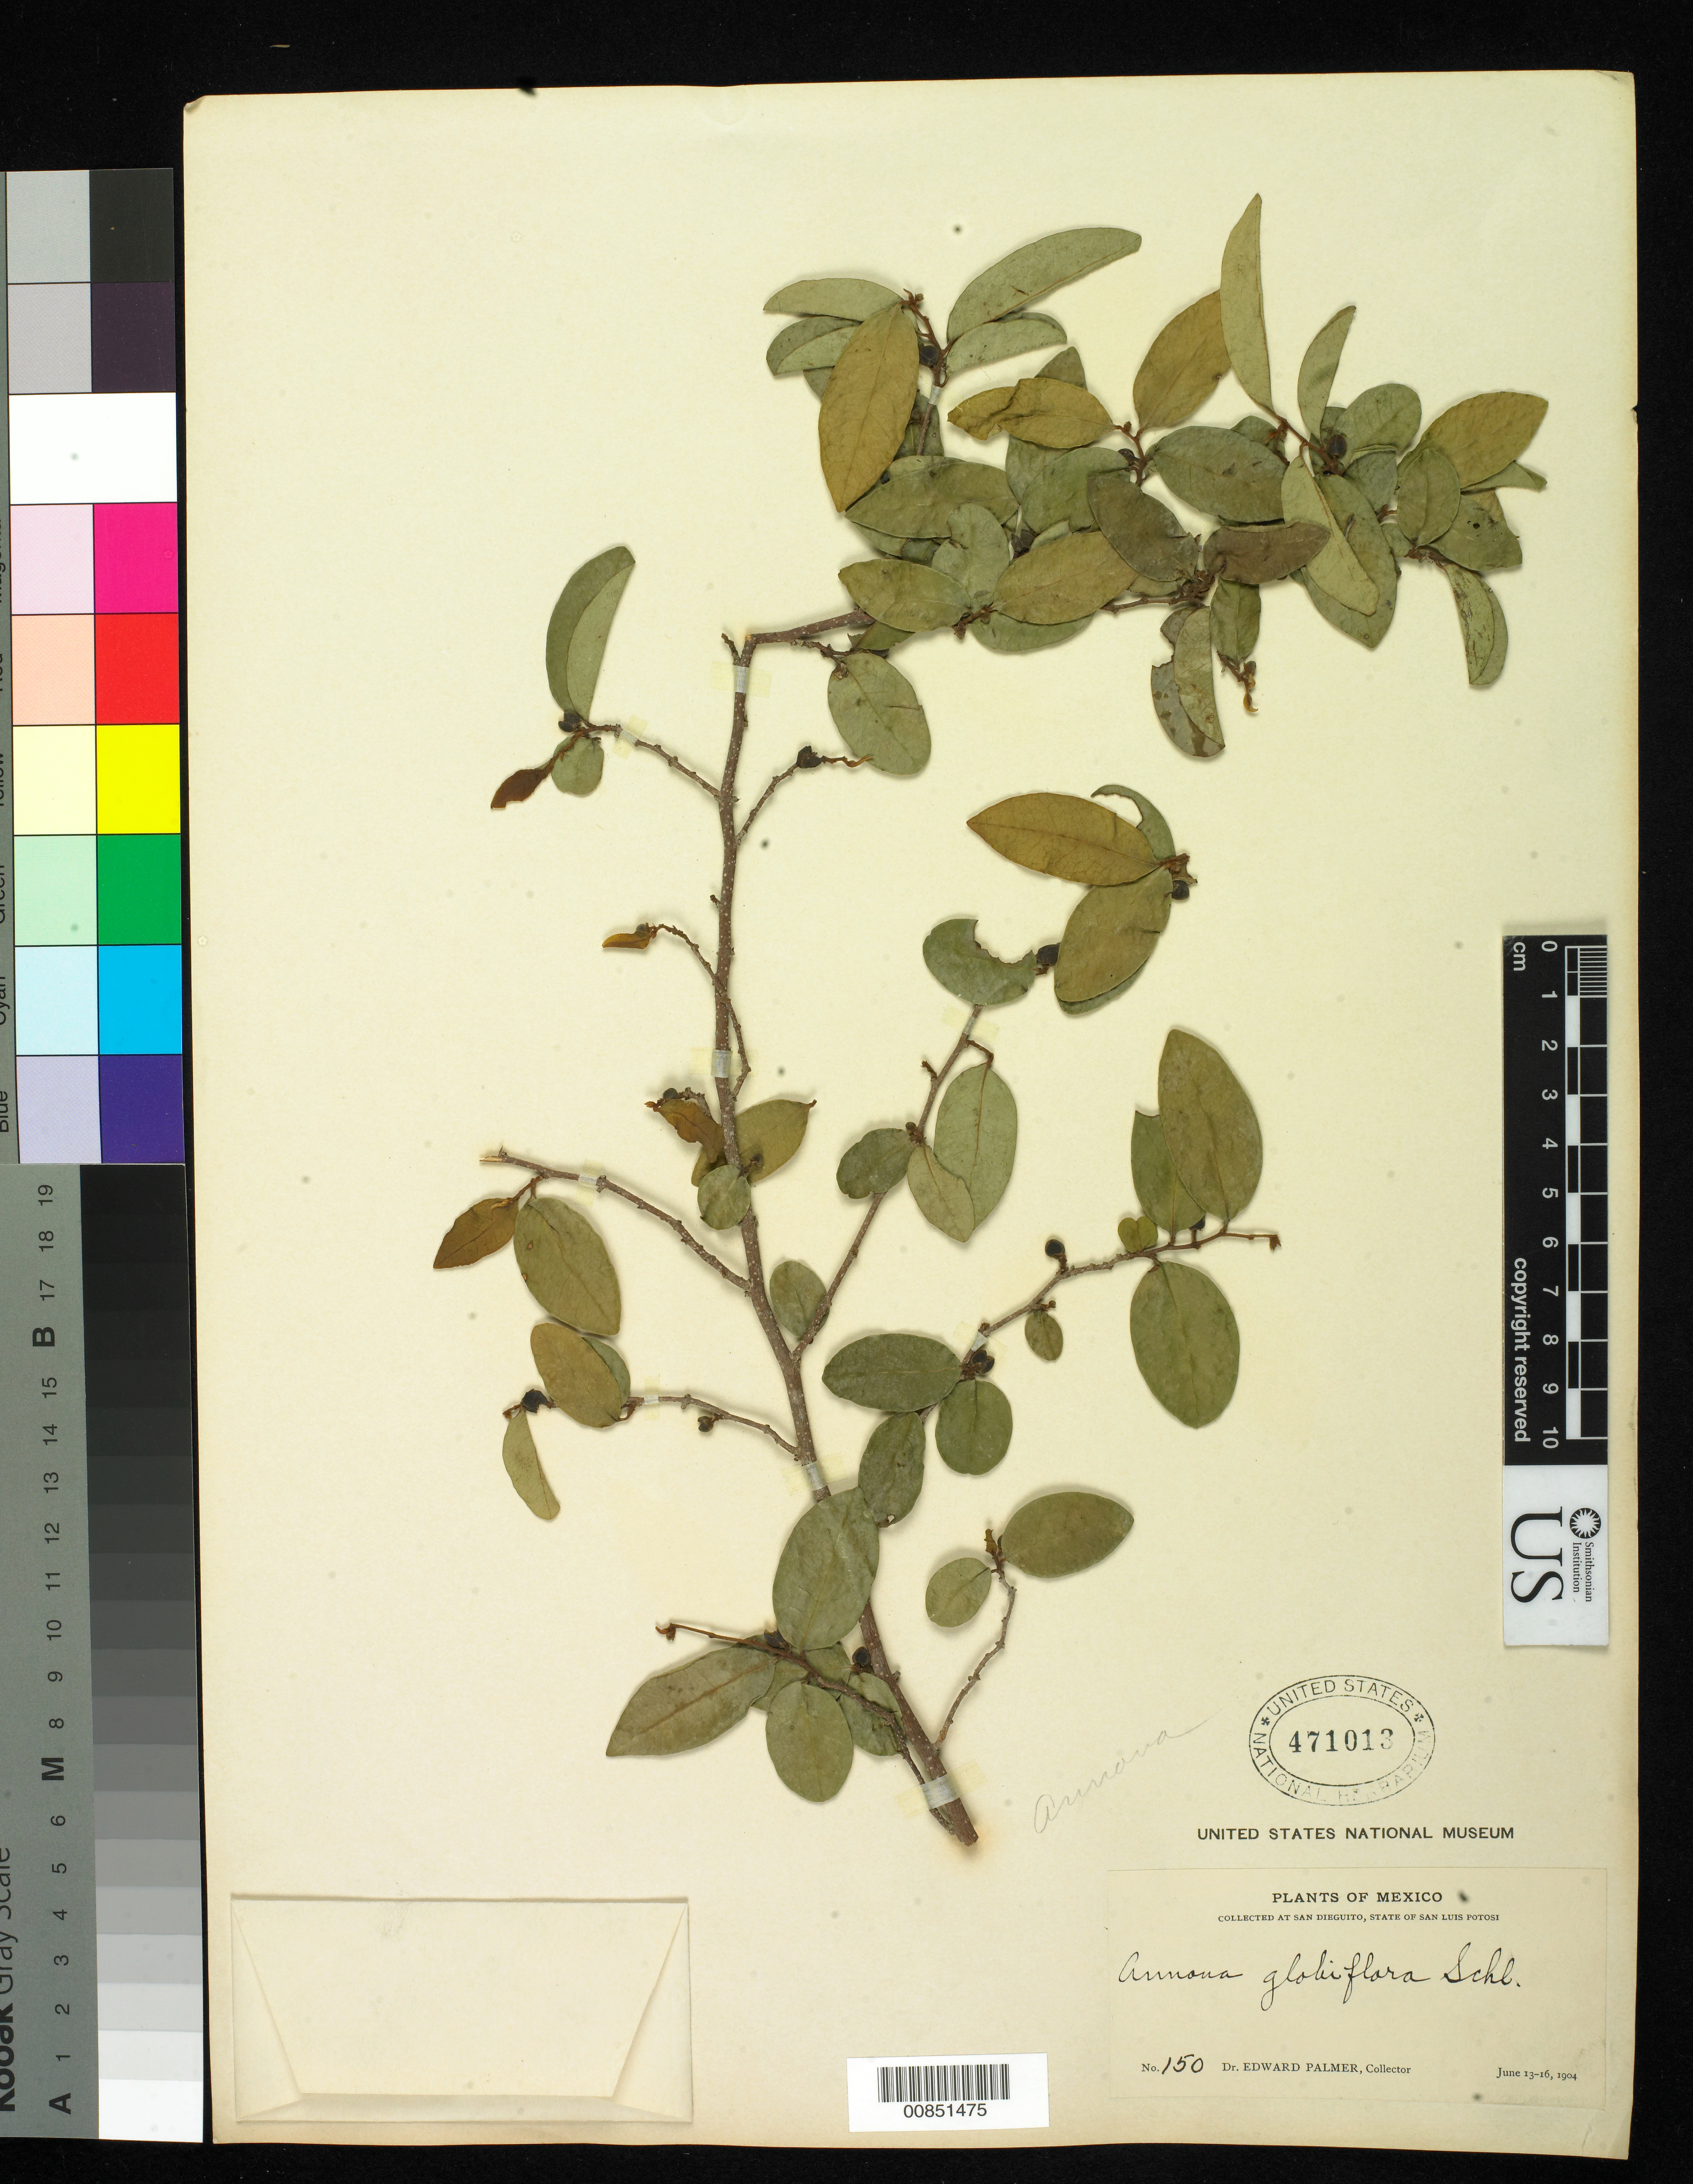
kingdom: Plantae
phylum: Tracheophyta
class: Magnoliopsida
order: Magnoliales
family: Annonaceae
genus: Annona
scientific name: Annona globiflora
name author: Schltdl.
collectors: E. Palmer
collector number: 150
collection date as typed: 13 Jun 1904 to 16 Jun 1904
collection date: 1904-06-13/1904-06-16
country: Mexico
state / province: San Luis Potosí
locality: San Dieguito, San Luis Potosí.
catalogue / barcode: US 471013